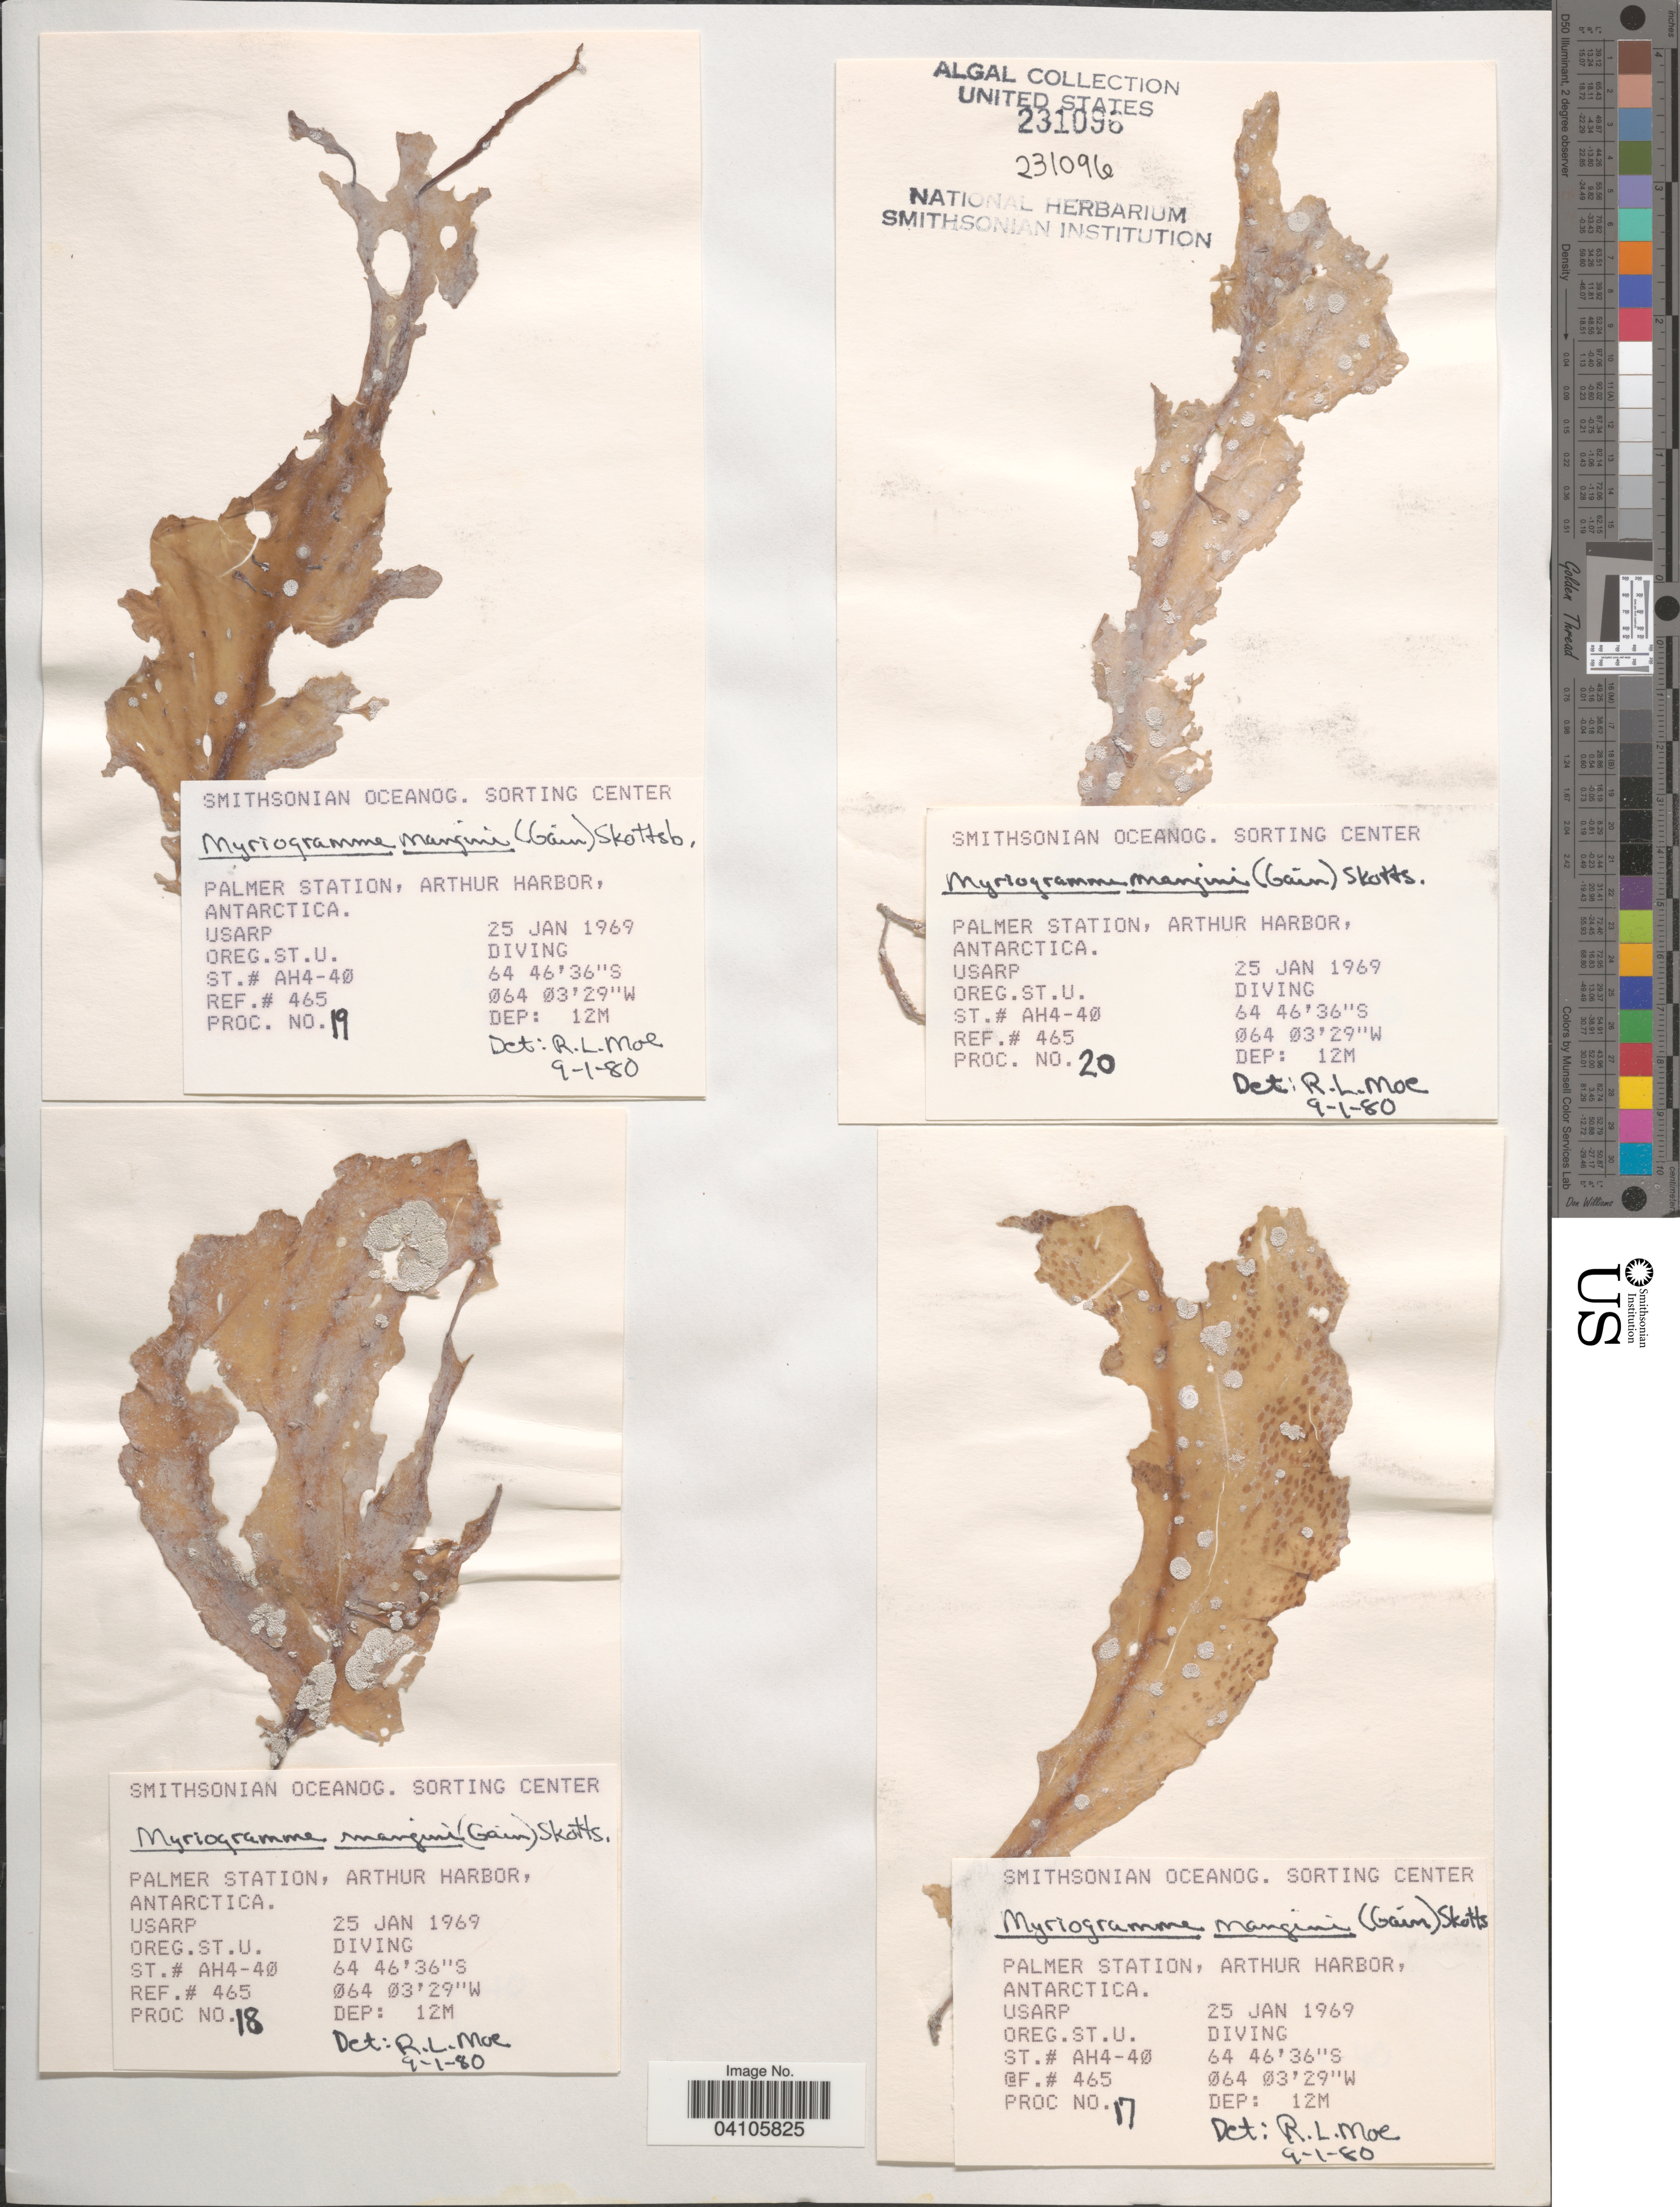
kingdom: Plantae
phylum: Rhodophyta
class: Florideophyceae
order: Ceramiales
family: Delesseriaceae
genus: Myriogramme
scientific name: Myriogramme manginii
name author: (Gain) Skottsb.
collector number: Proc. 17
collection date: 1969-01-25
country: Antarctica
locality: Palmer Station, Arthur Harbor. USARP.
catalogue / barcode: US 231096